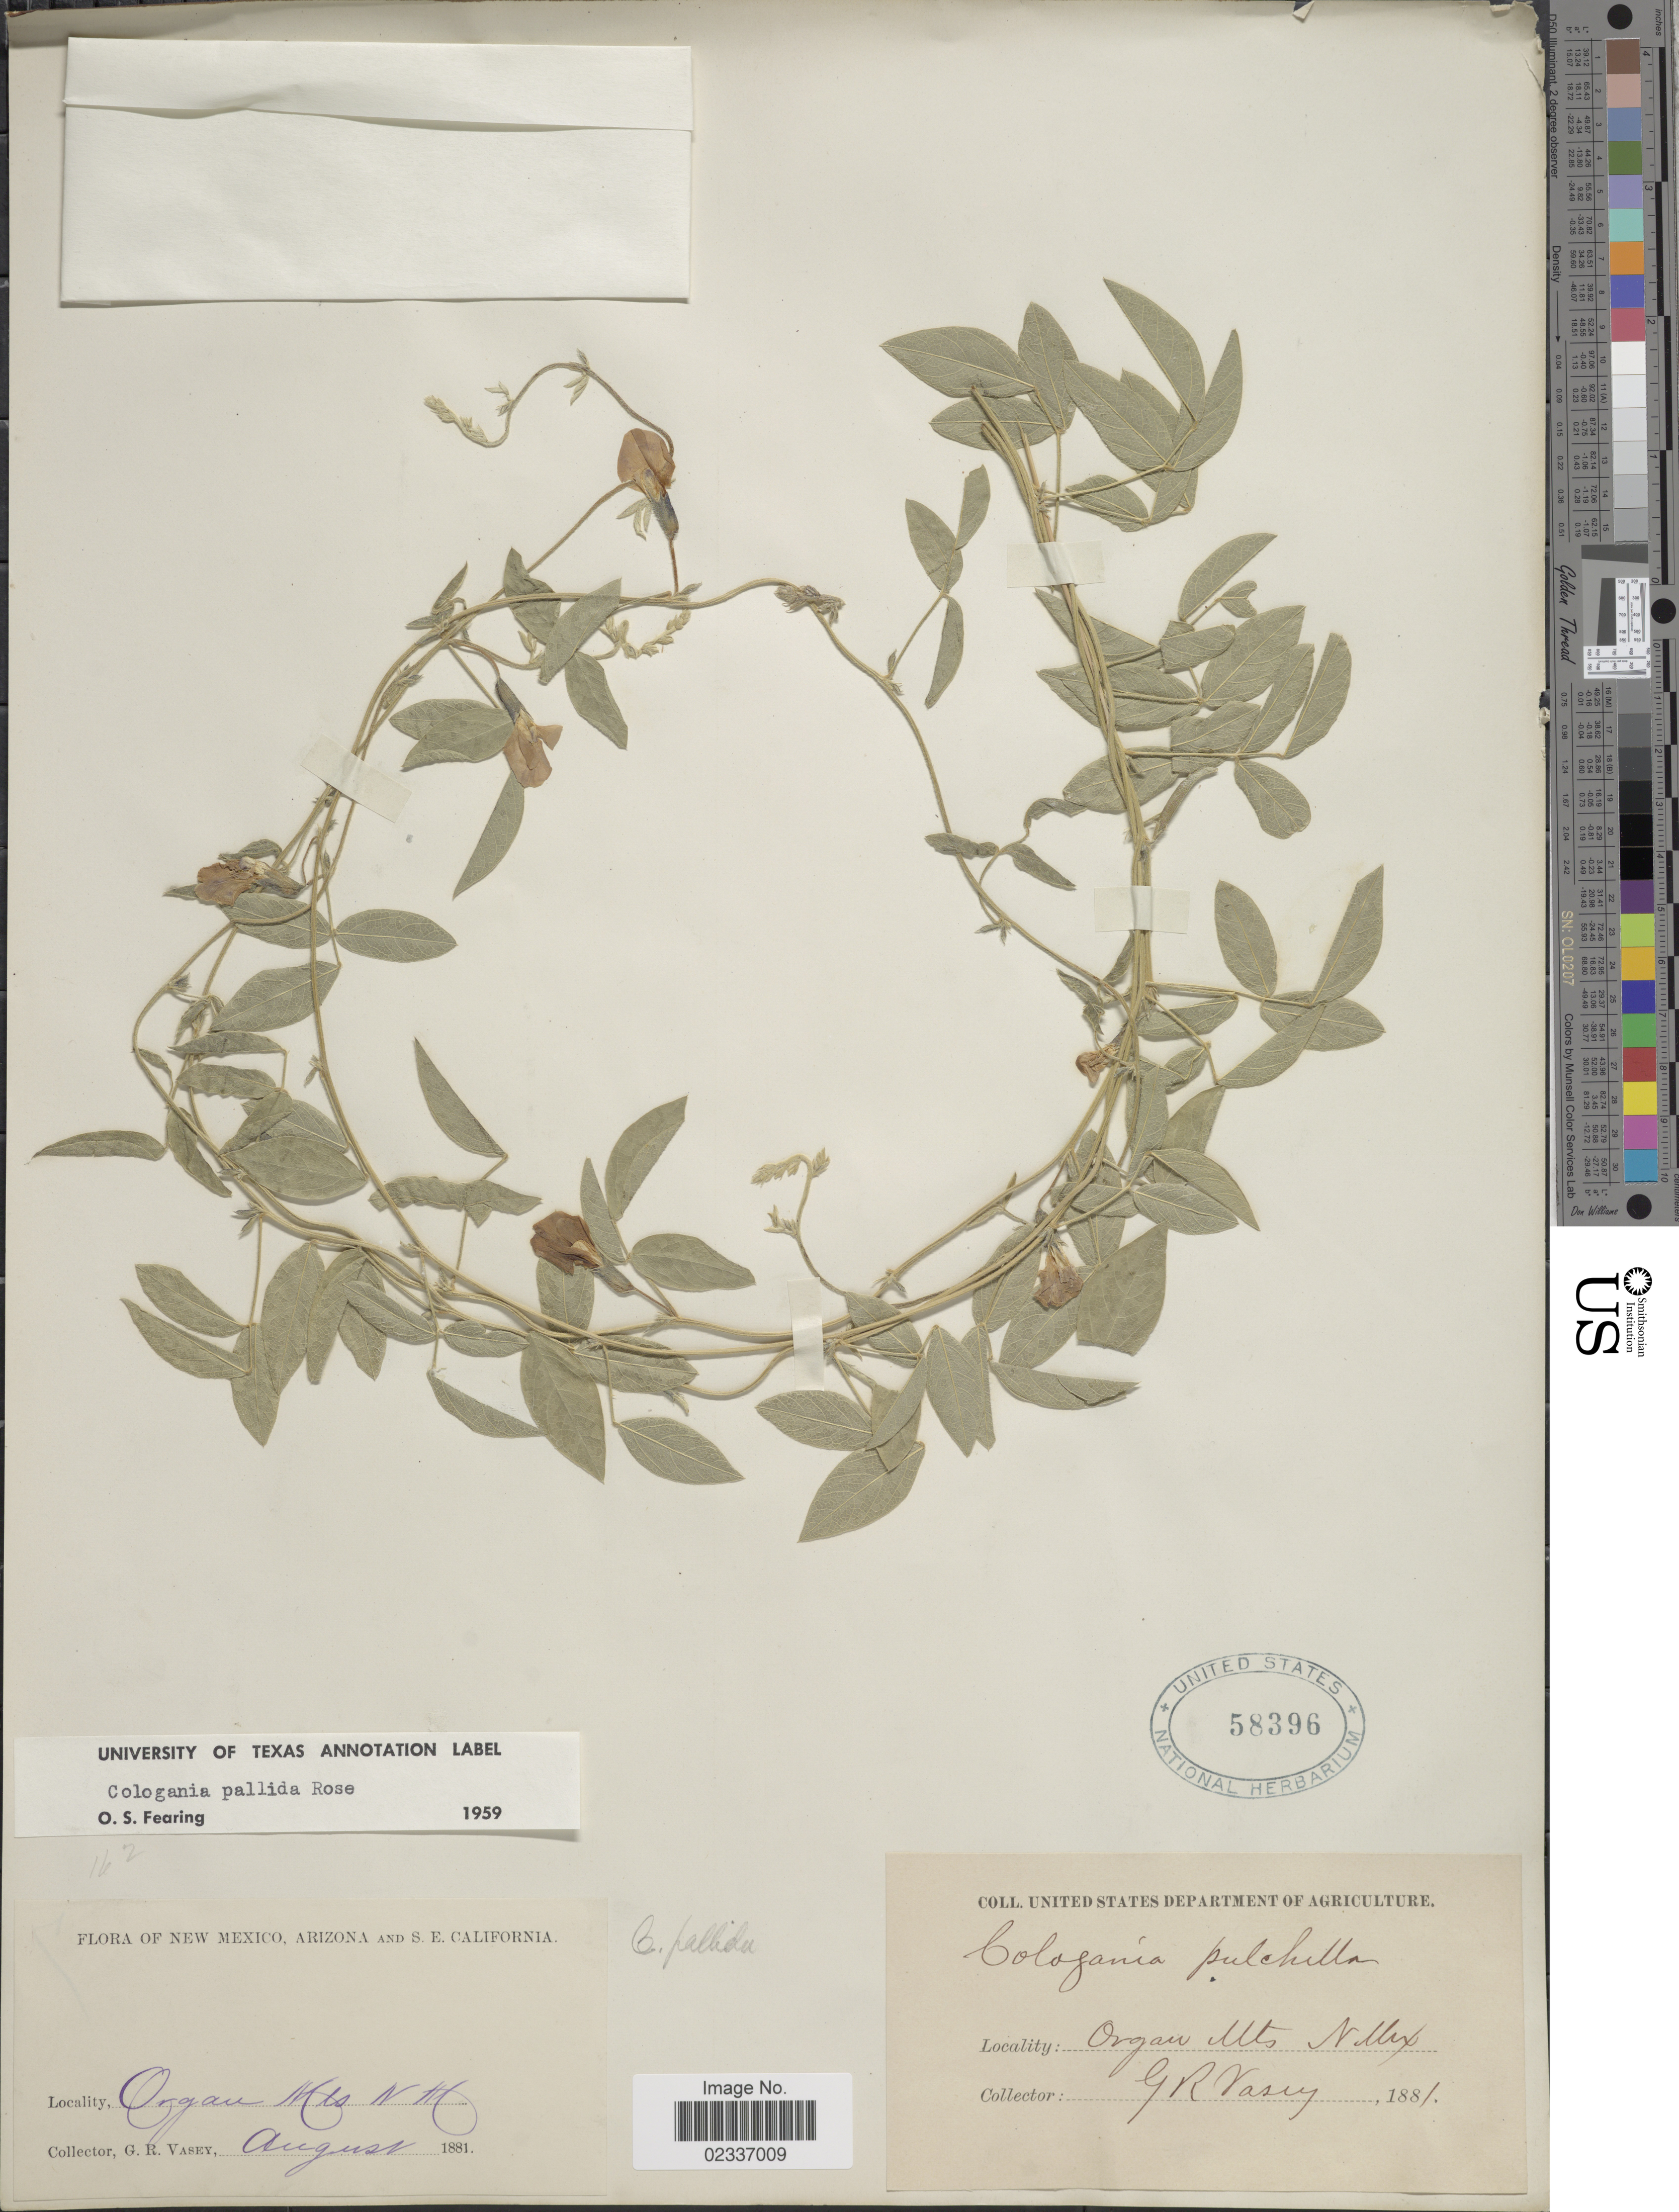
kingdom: Plantae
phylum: Tracheophyta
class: Magnoliopsida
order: Fabales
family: Fabaceae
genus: Cologania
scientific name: Cologania pallida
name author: Rose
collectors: G. R. Vasey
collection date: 1881-08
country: United States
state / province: New Mexico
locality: Organ Mts.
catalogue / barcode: US 58396